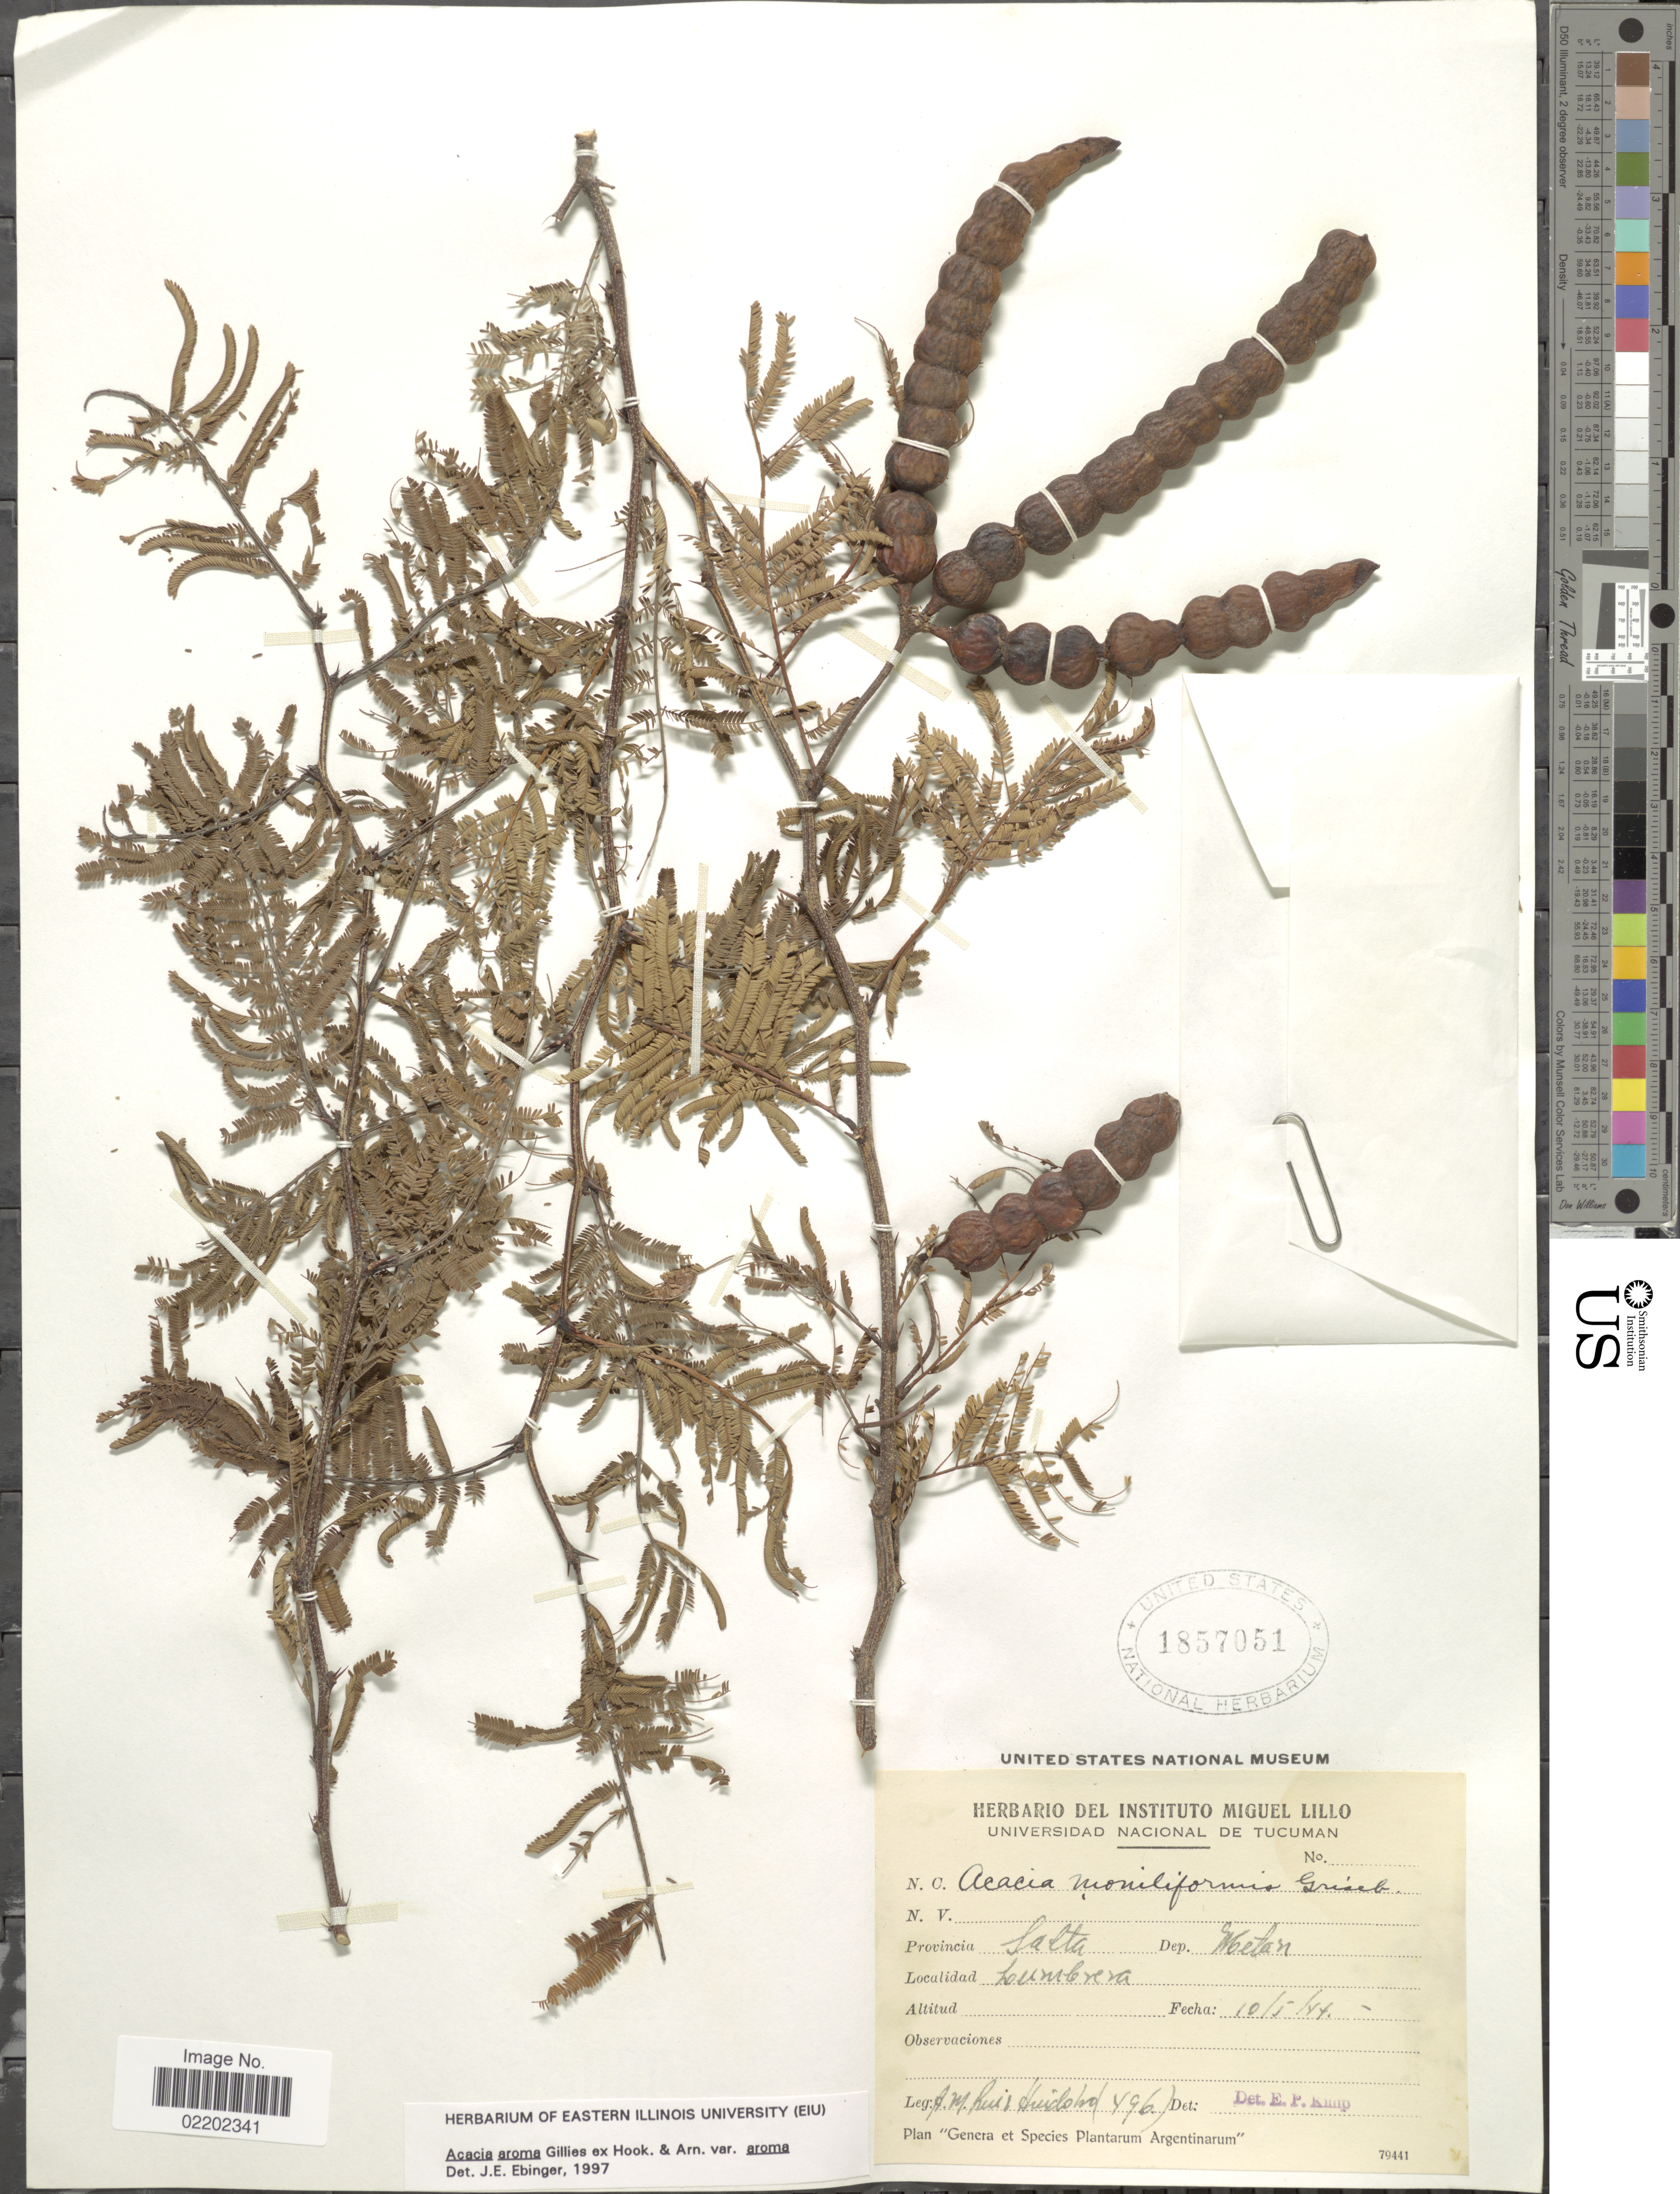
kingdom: Plantae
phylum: Tracheophyta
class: Magnoliopsida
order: Fabales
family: Fabaceae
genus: Vachellia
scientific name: Vachellia aroma var. aroma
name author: (Gillies ex Hook. & Arn.) Seigler & Ebinger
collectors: A. Ruiz Huidobo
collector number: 496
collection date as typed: Transcribed d/m/y: 10/5/44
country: Argentina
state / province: Salta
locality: Dep. Metan. Lumbrera.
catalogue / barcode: US 1857051